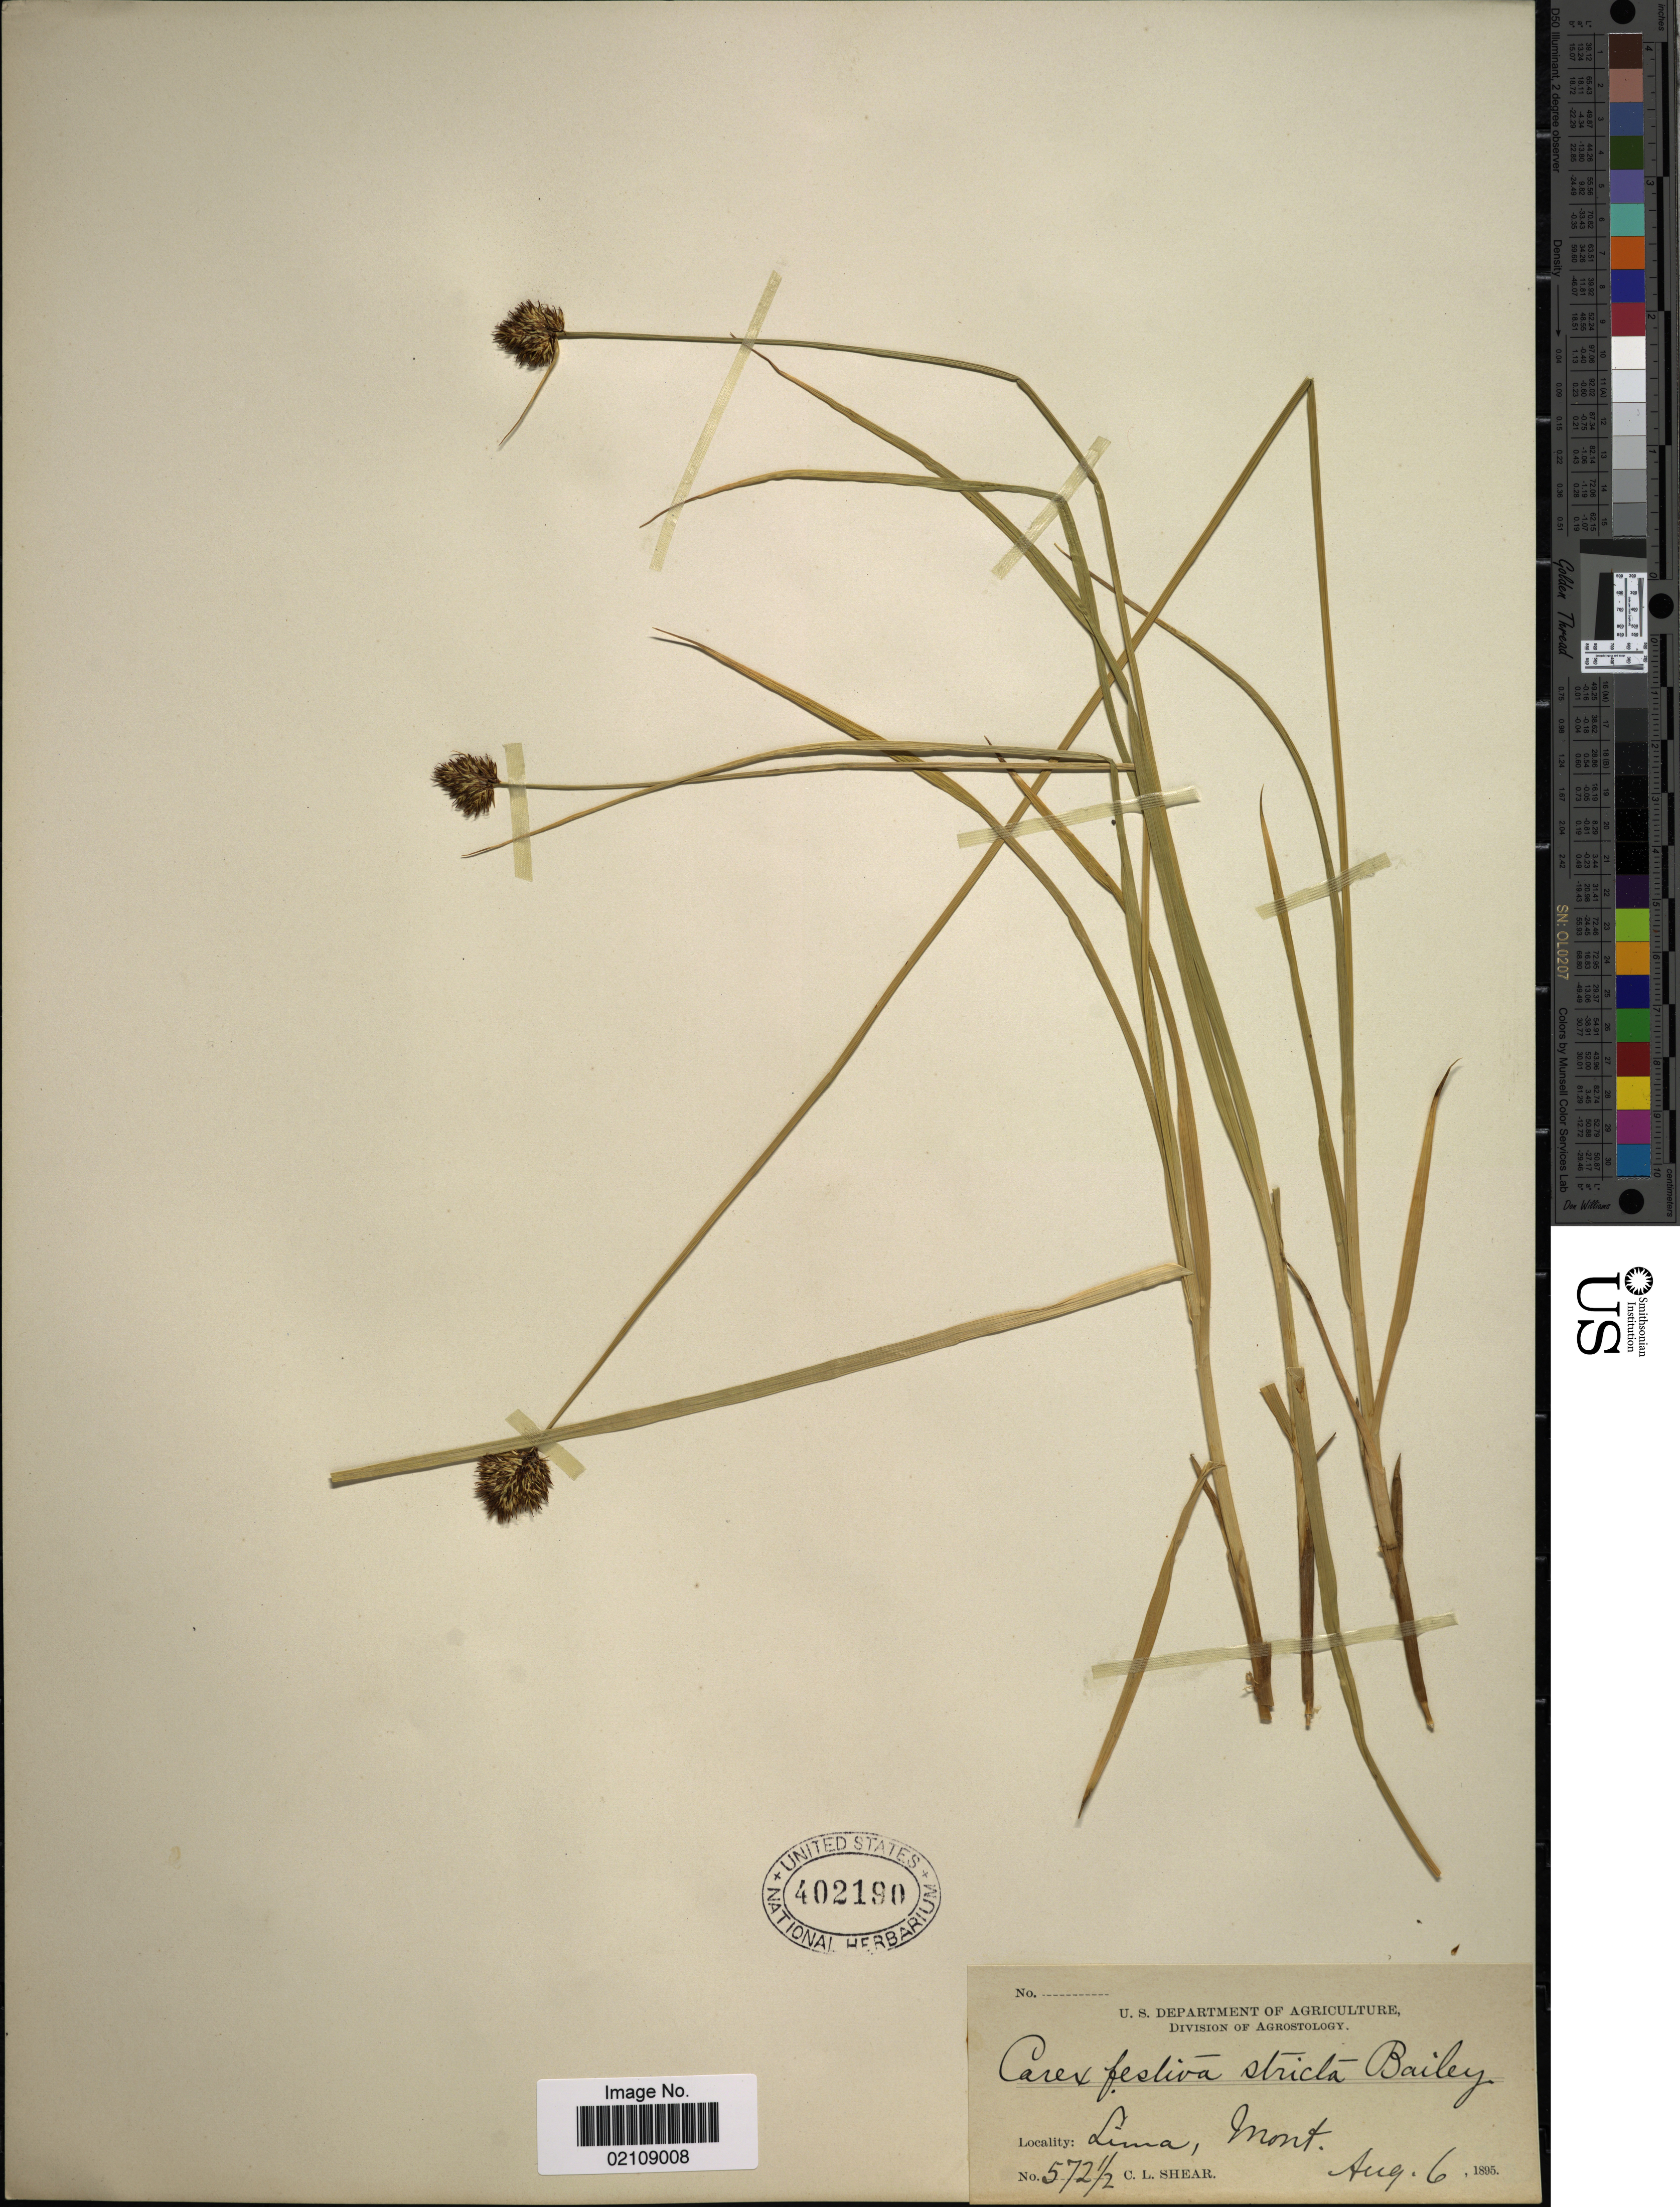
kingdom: Plantae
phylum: Tracheophyta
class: Liliopsida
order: Poales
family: Cyperaceae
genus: Carex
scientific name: Carex festiva var. stricta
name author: L.H. Bailey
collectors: C. L. Shear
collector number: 572½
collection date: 1895-08-06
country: United States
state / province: Montana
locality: Lima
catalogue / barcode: US 402190